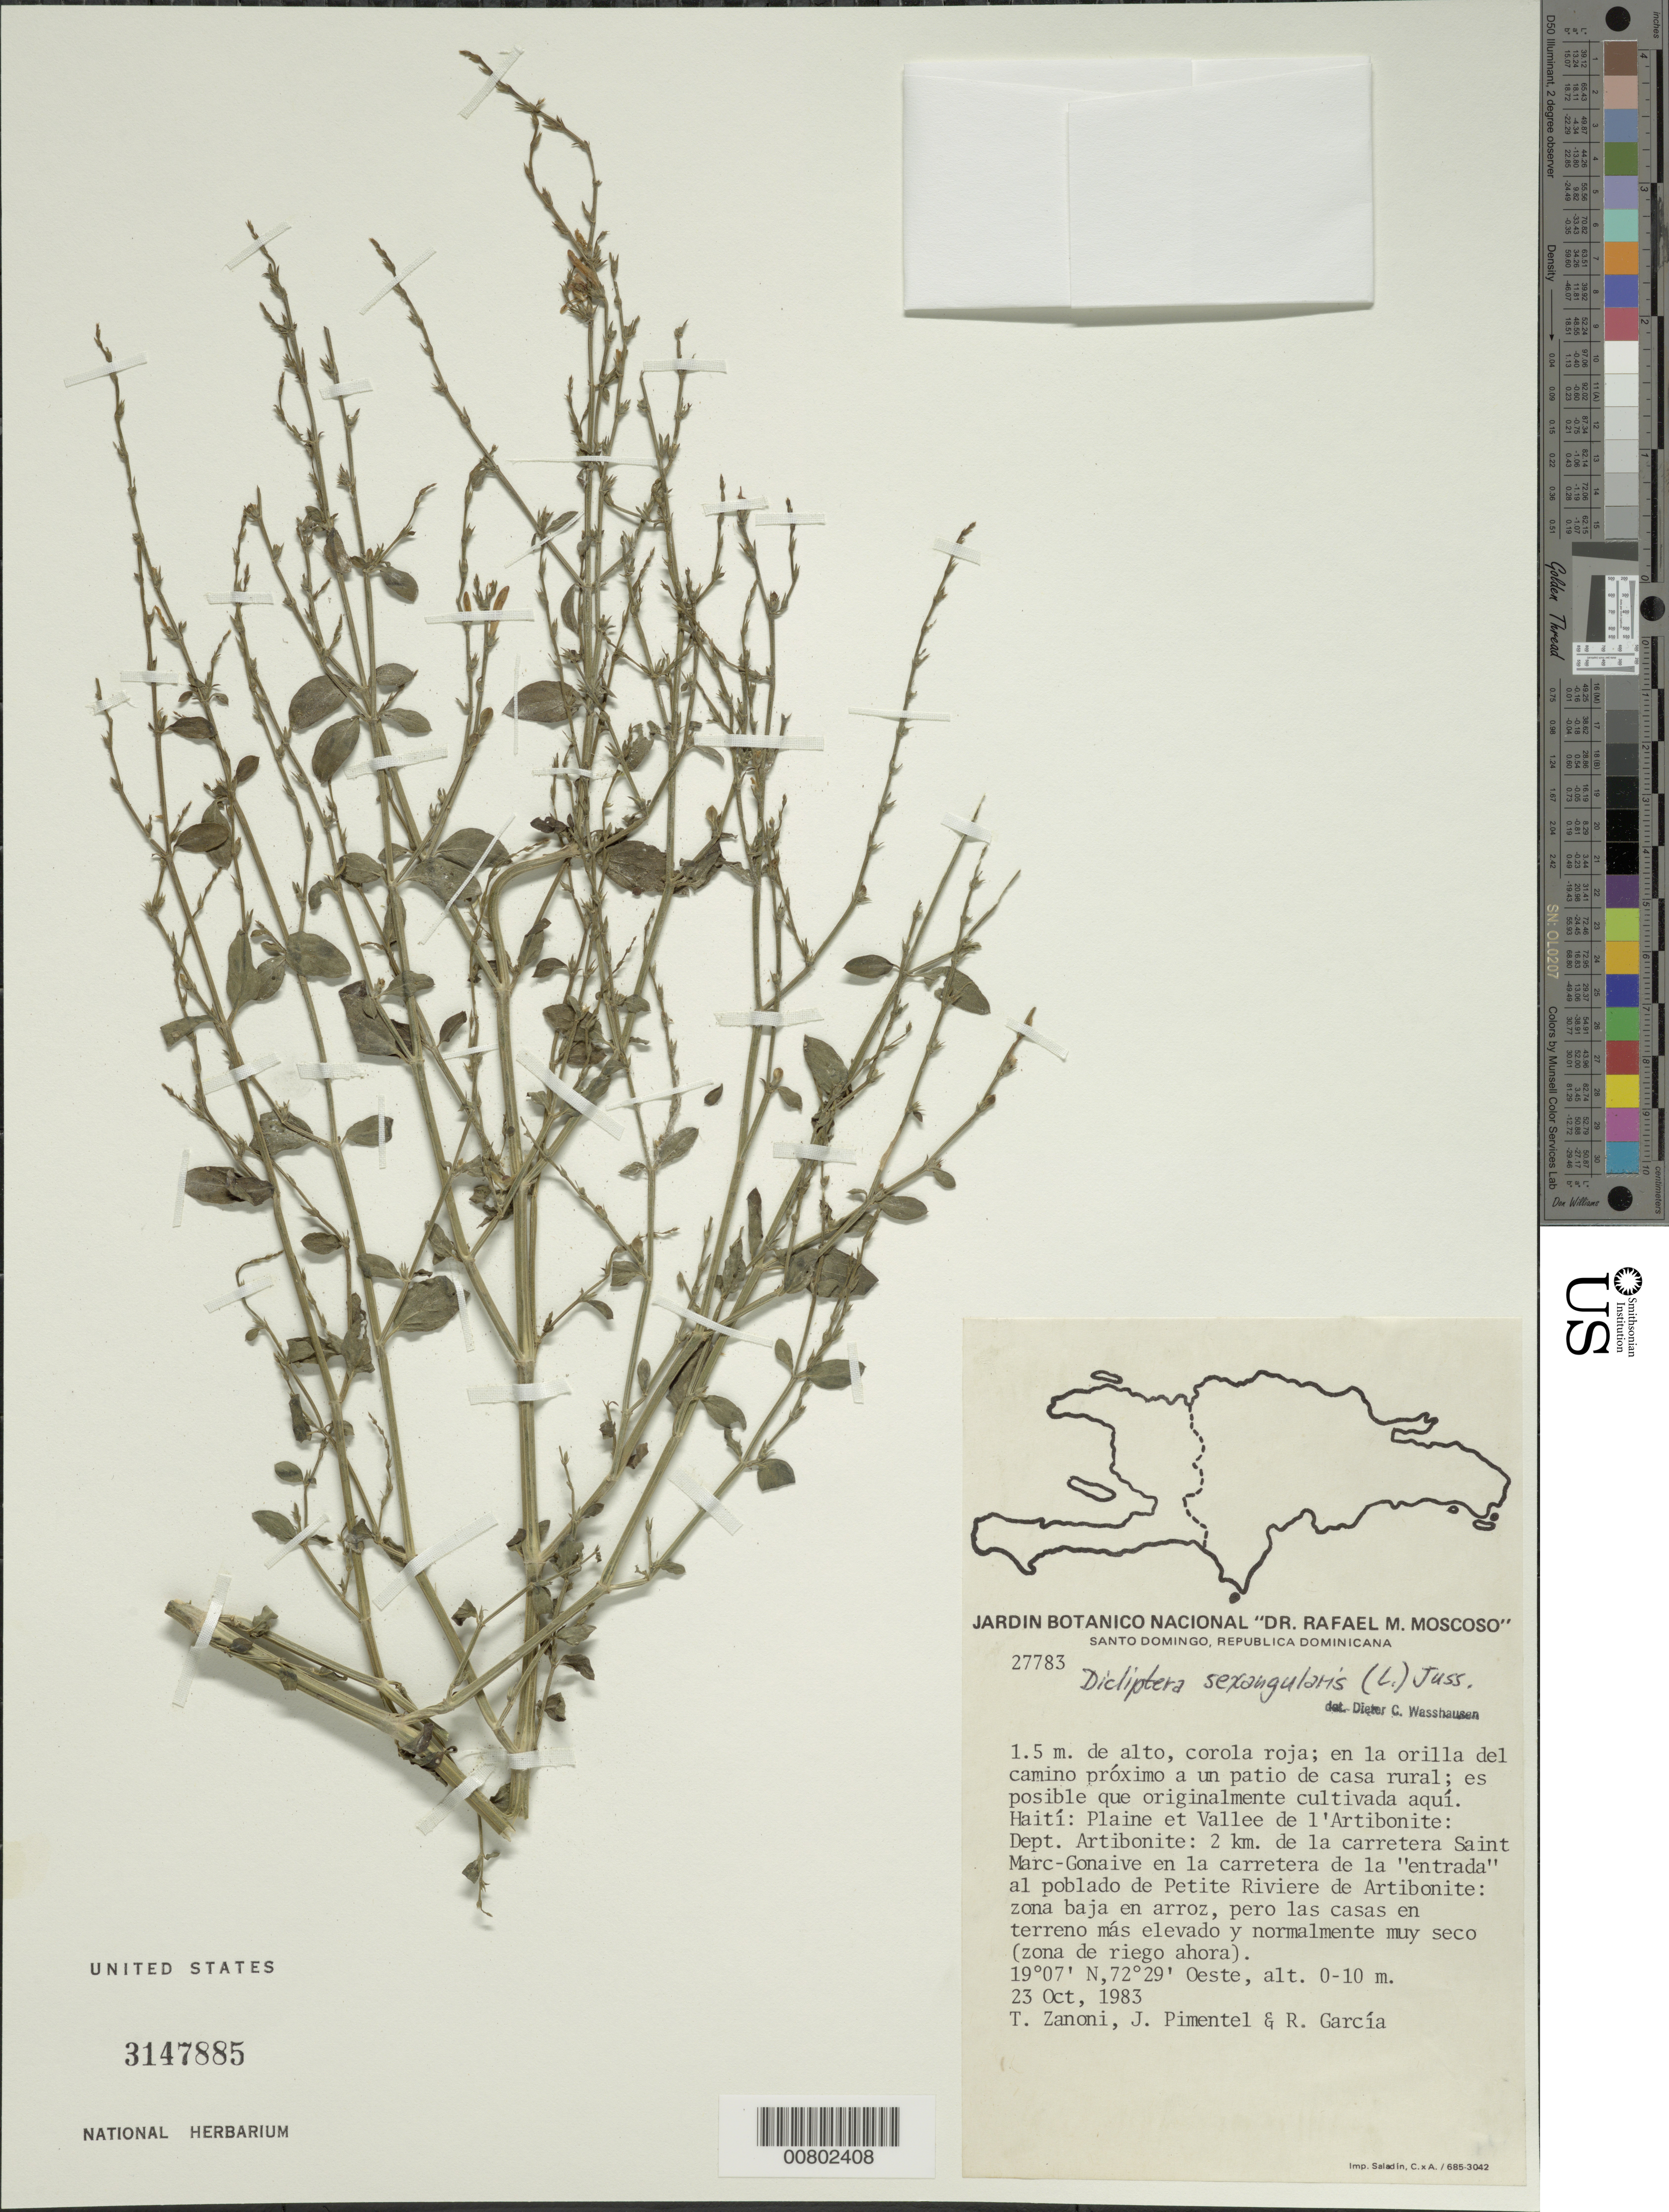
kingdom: Plantae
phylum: Tracheophyta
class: Magnoliopsida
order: Lamiales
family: Acanthaceae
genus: Dicliptera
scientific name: Dicliptera sexangularis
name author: (L.) Juss.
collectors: T. A. Zanoni, J. Pimentel & R. G. García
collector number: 27783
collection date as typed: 23 Oct 1983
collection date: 1983-10-23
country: Haiti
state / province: Artibonite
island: Hispaniola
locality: Plaine et Vallee de l'Artibonite; 2 km de la careetera Saint Marc-gonaive en la carretera de la "entrada" al poblado de Petite Riviere de Artibonite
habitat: En la orilla del camino próximo a un patio de casa rural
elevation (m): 0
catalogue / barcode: US 3147885